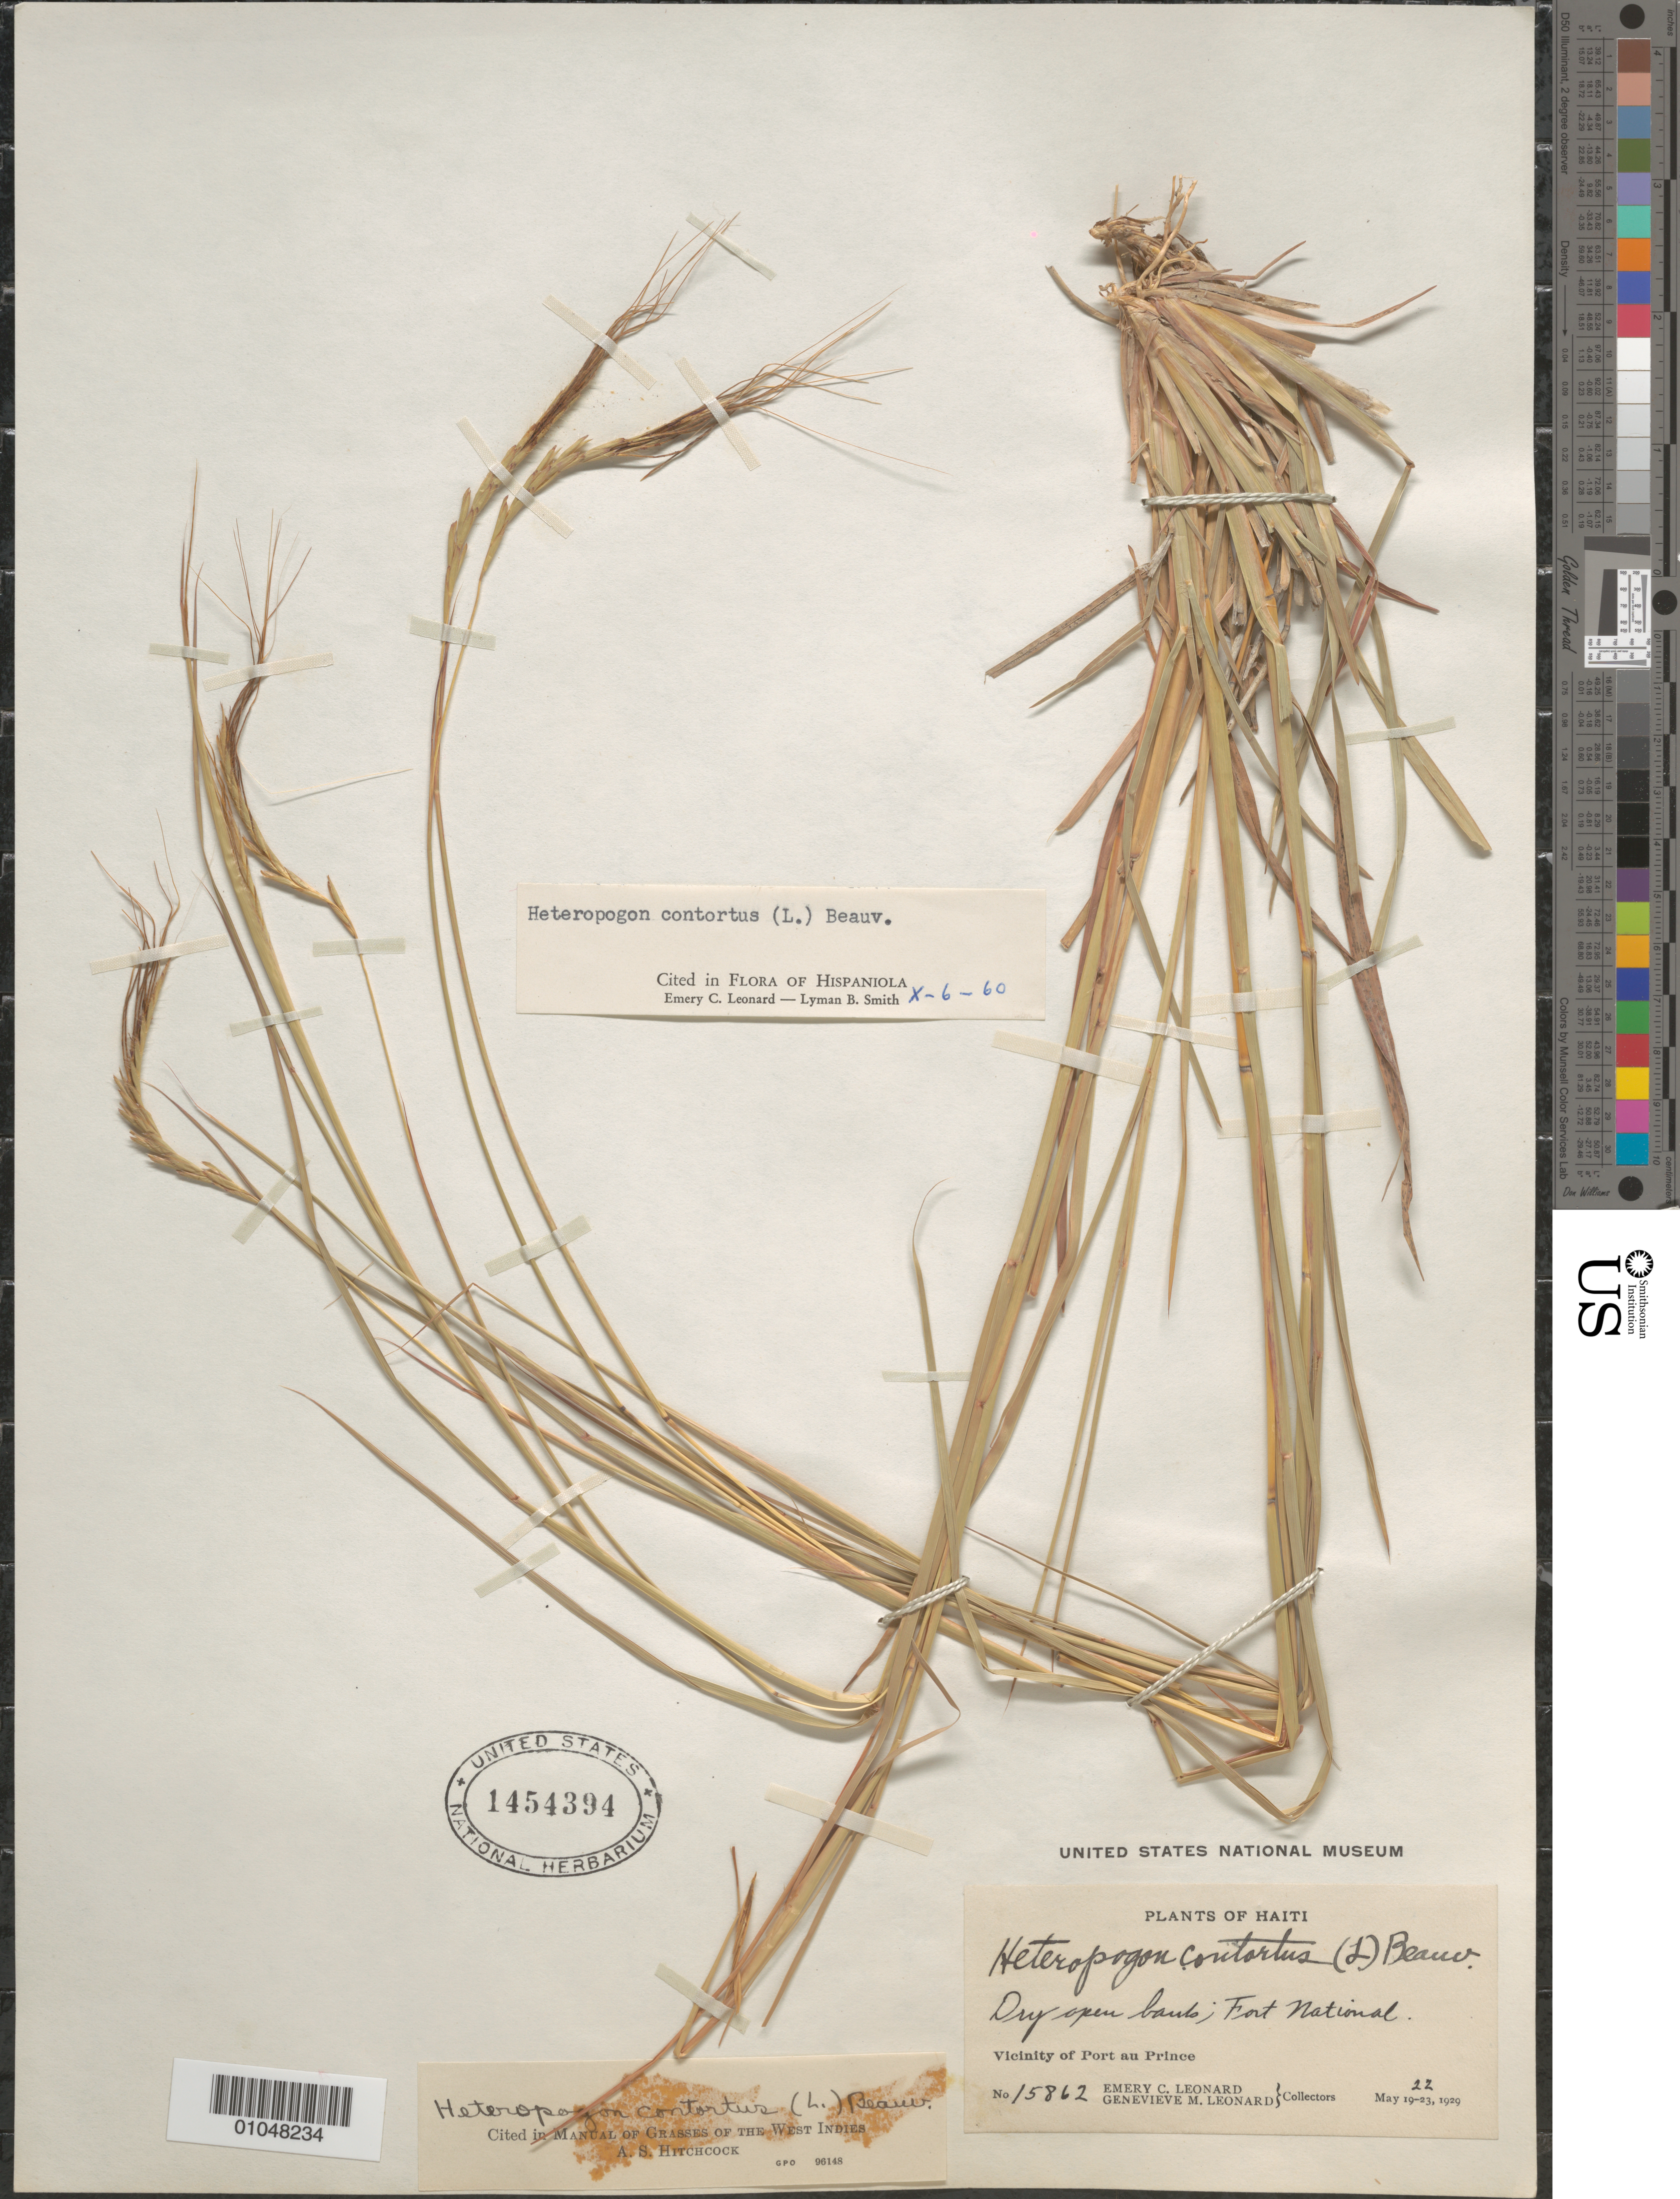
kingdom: Plantae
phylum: Tracheophyta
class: Liliopsida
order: Poales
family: Poaceae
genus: Heteropogon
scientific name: Heteropogon contortus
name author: (L.) P. Beauv. ex Roem. & Schult.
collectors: E. C. Leonard & G. M. Leonard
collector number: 15862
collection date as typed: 22 May 1929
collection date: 1929-05-22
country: Haiti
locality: Vic of Port-au-Prince, Fort National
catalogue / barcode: US 1454394